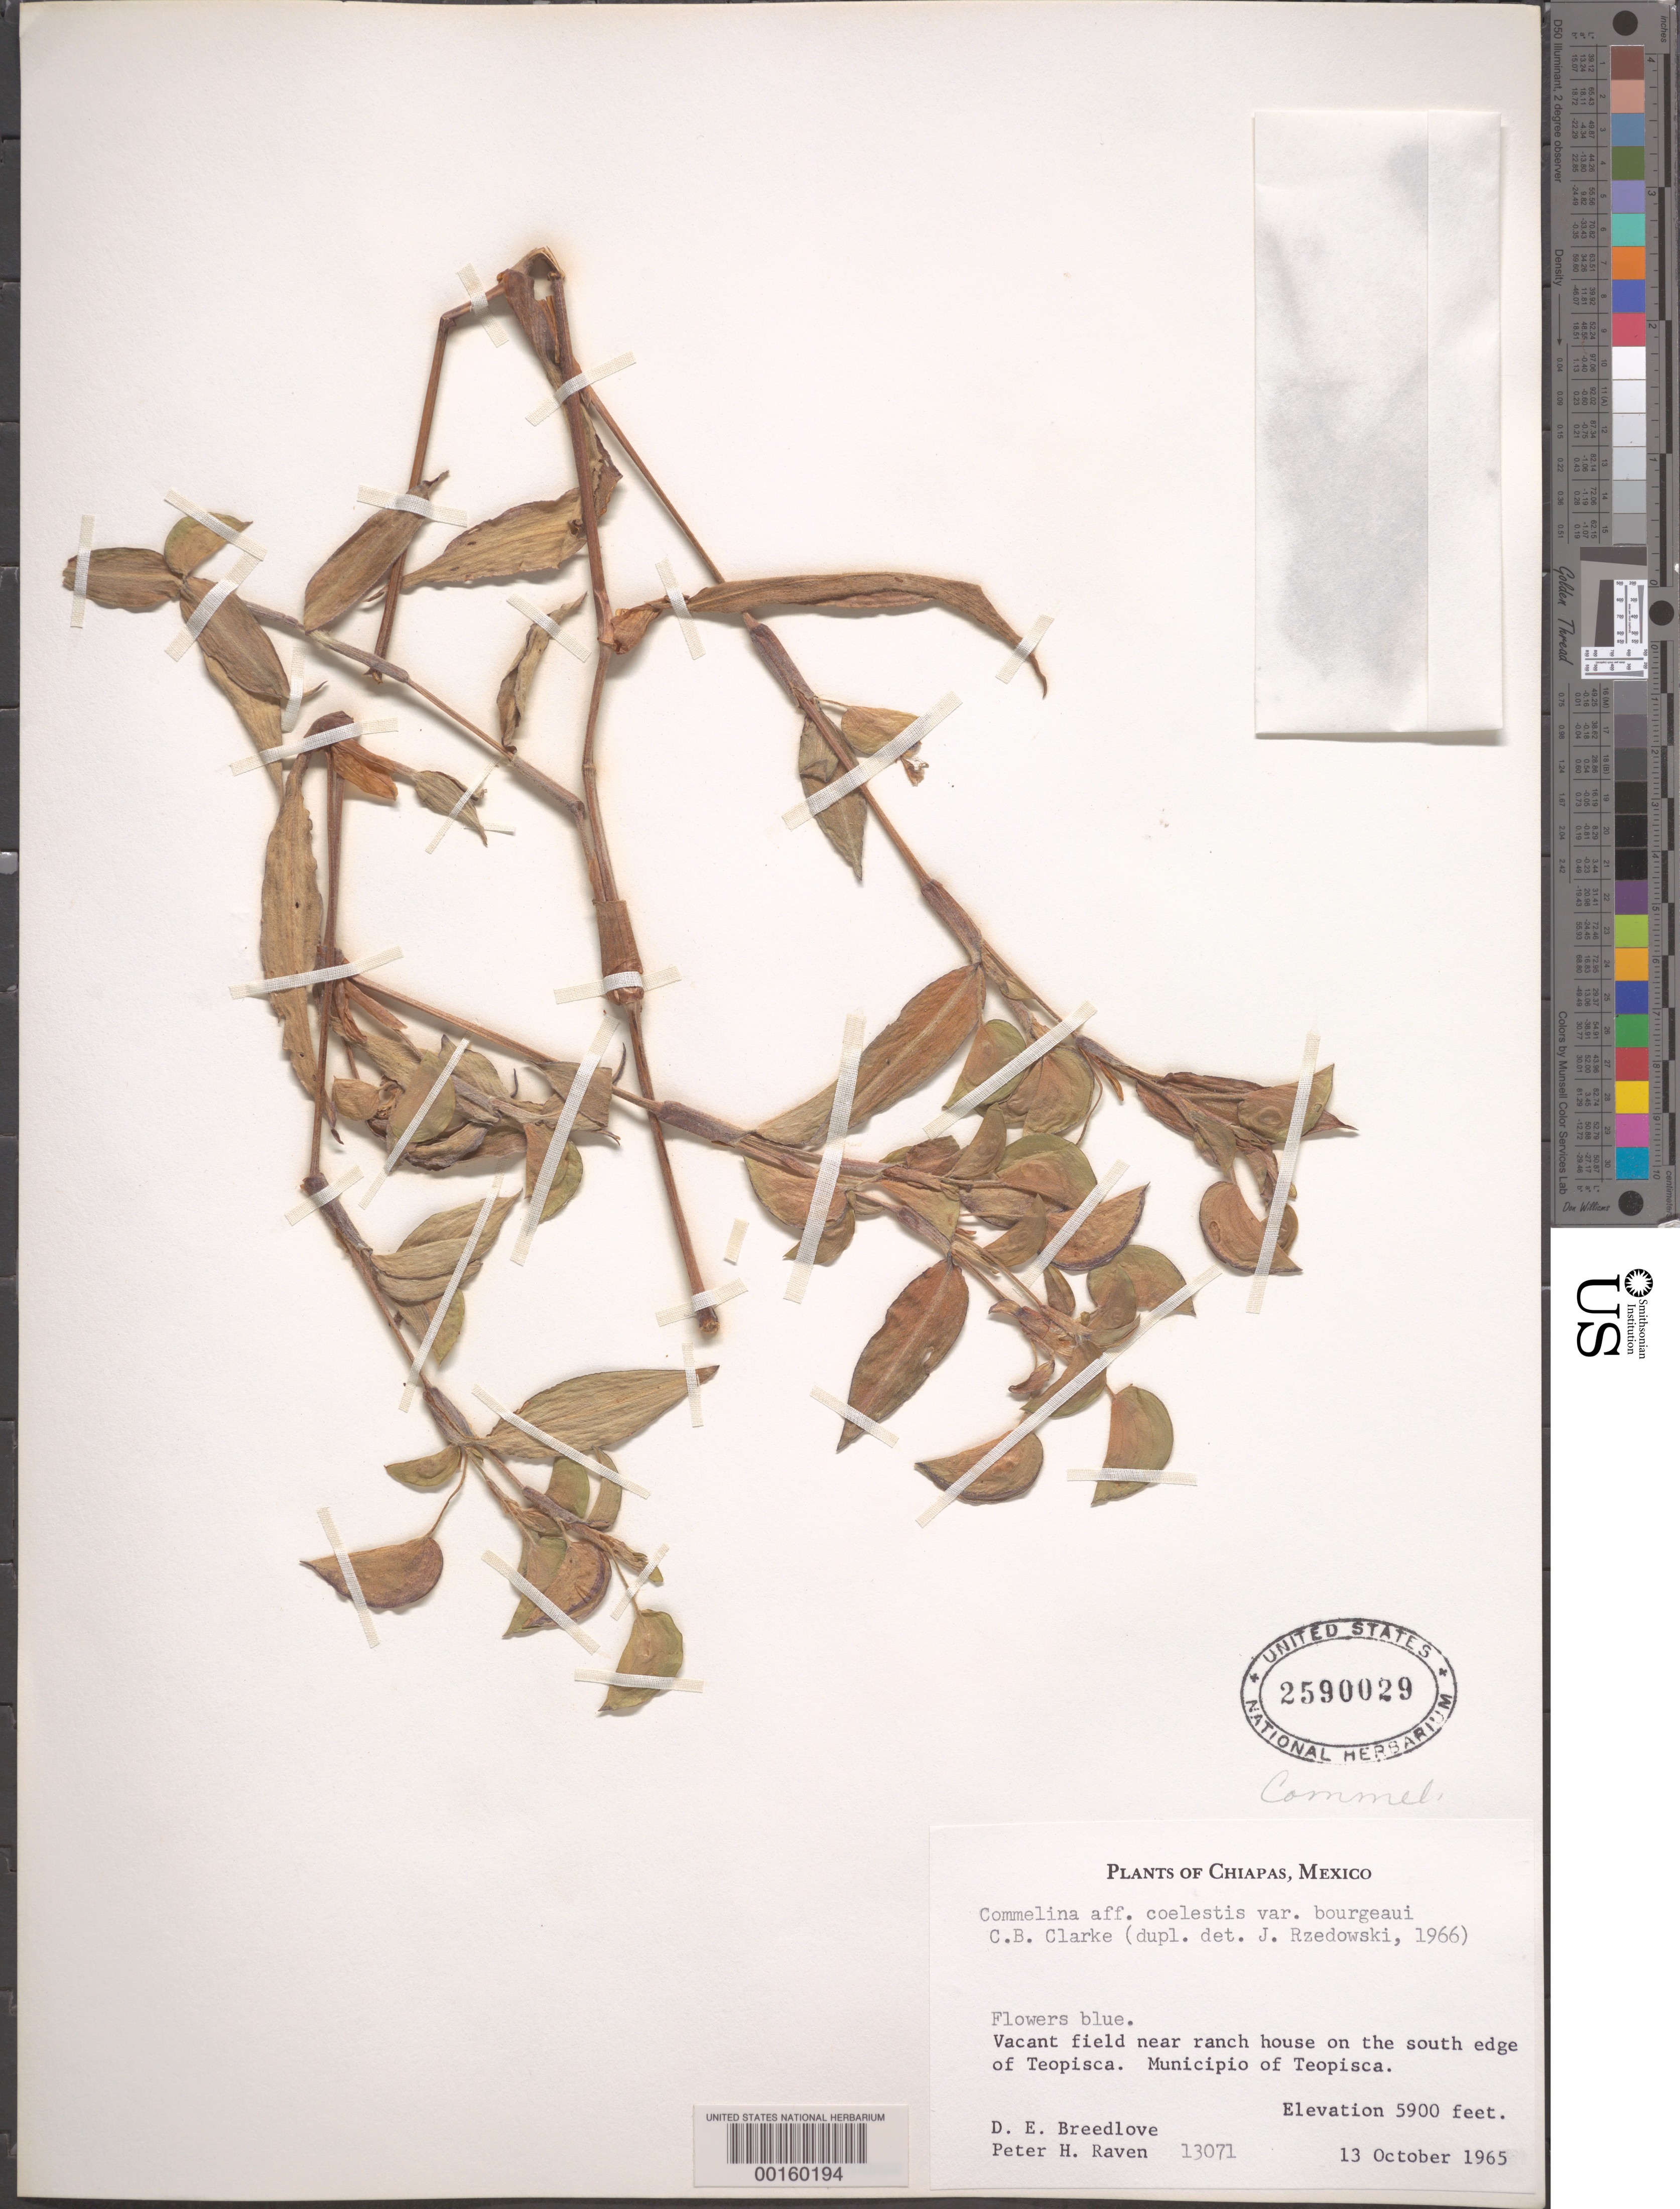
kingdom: Plantae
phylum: Tracheophyta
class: Liliopsida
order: Commelinales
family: Commelinaceae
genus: Commelina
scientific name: Commelina coelestis var. bourgeaui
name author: C.B. Clarke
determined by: Rzedowski, J.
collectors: D. E. Breedlove & P. H. Raven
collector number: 13071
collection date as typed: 13 Oct 1965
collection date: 1965-10-13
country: Mexico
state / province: Chiapas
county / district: Teopisca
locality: South edge of Teopisca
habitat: Vacant field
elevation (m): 1800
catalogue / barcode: US 2590029